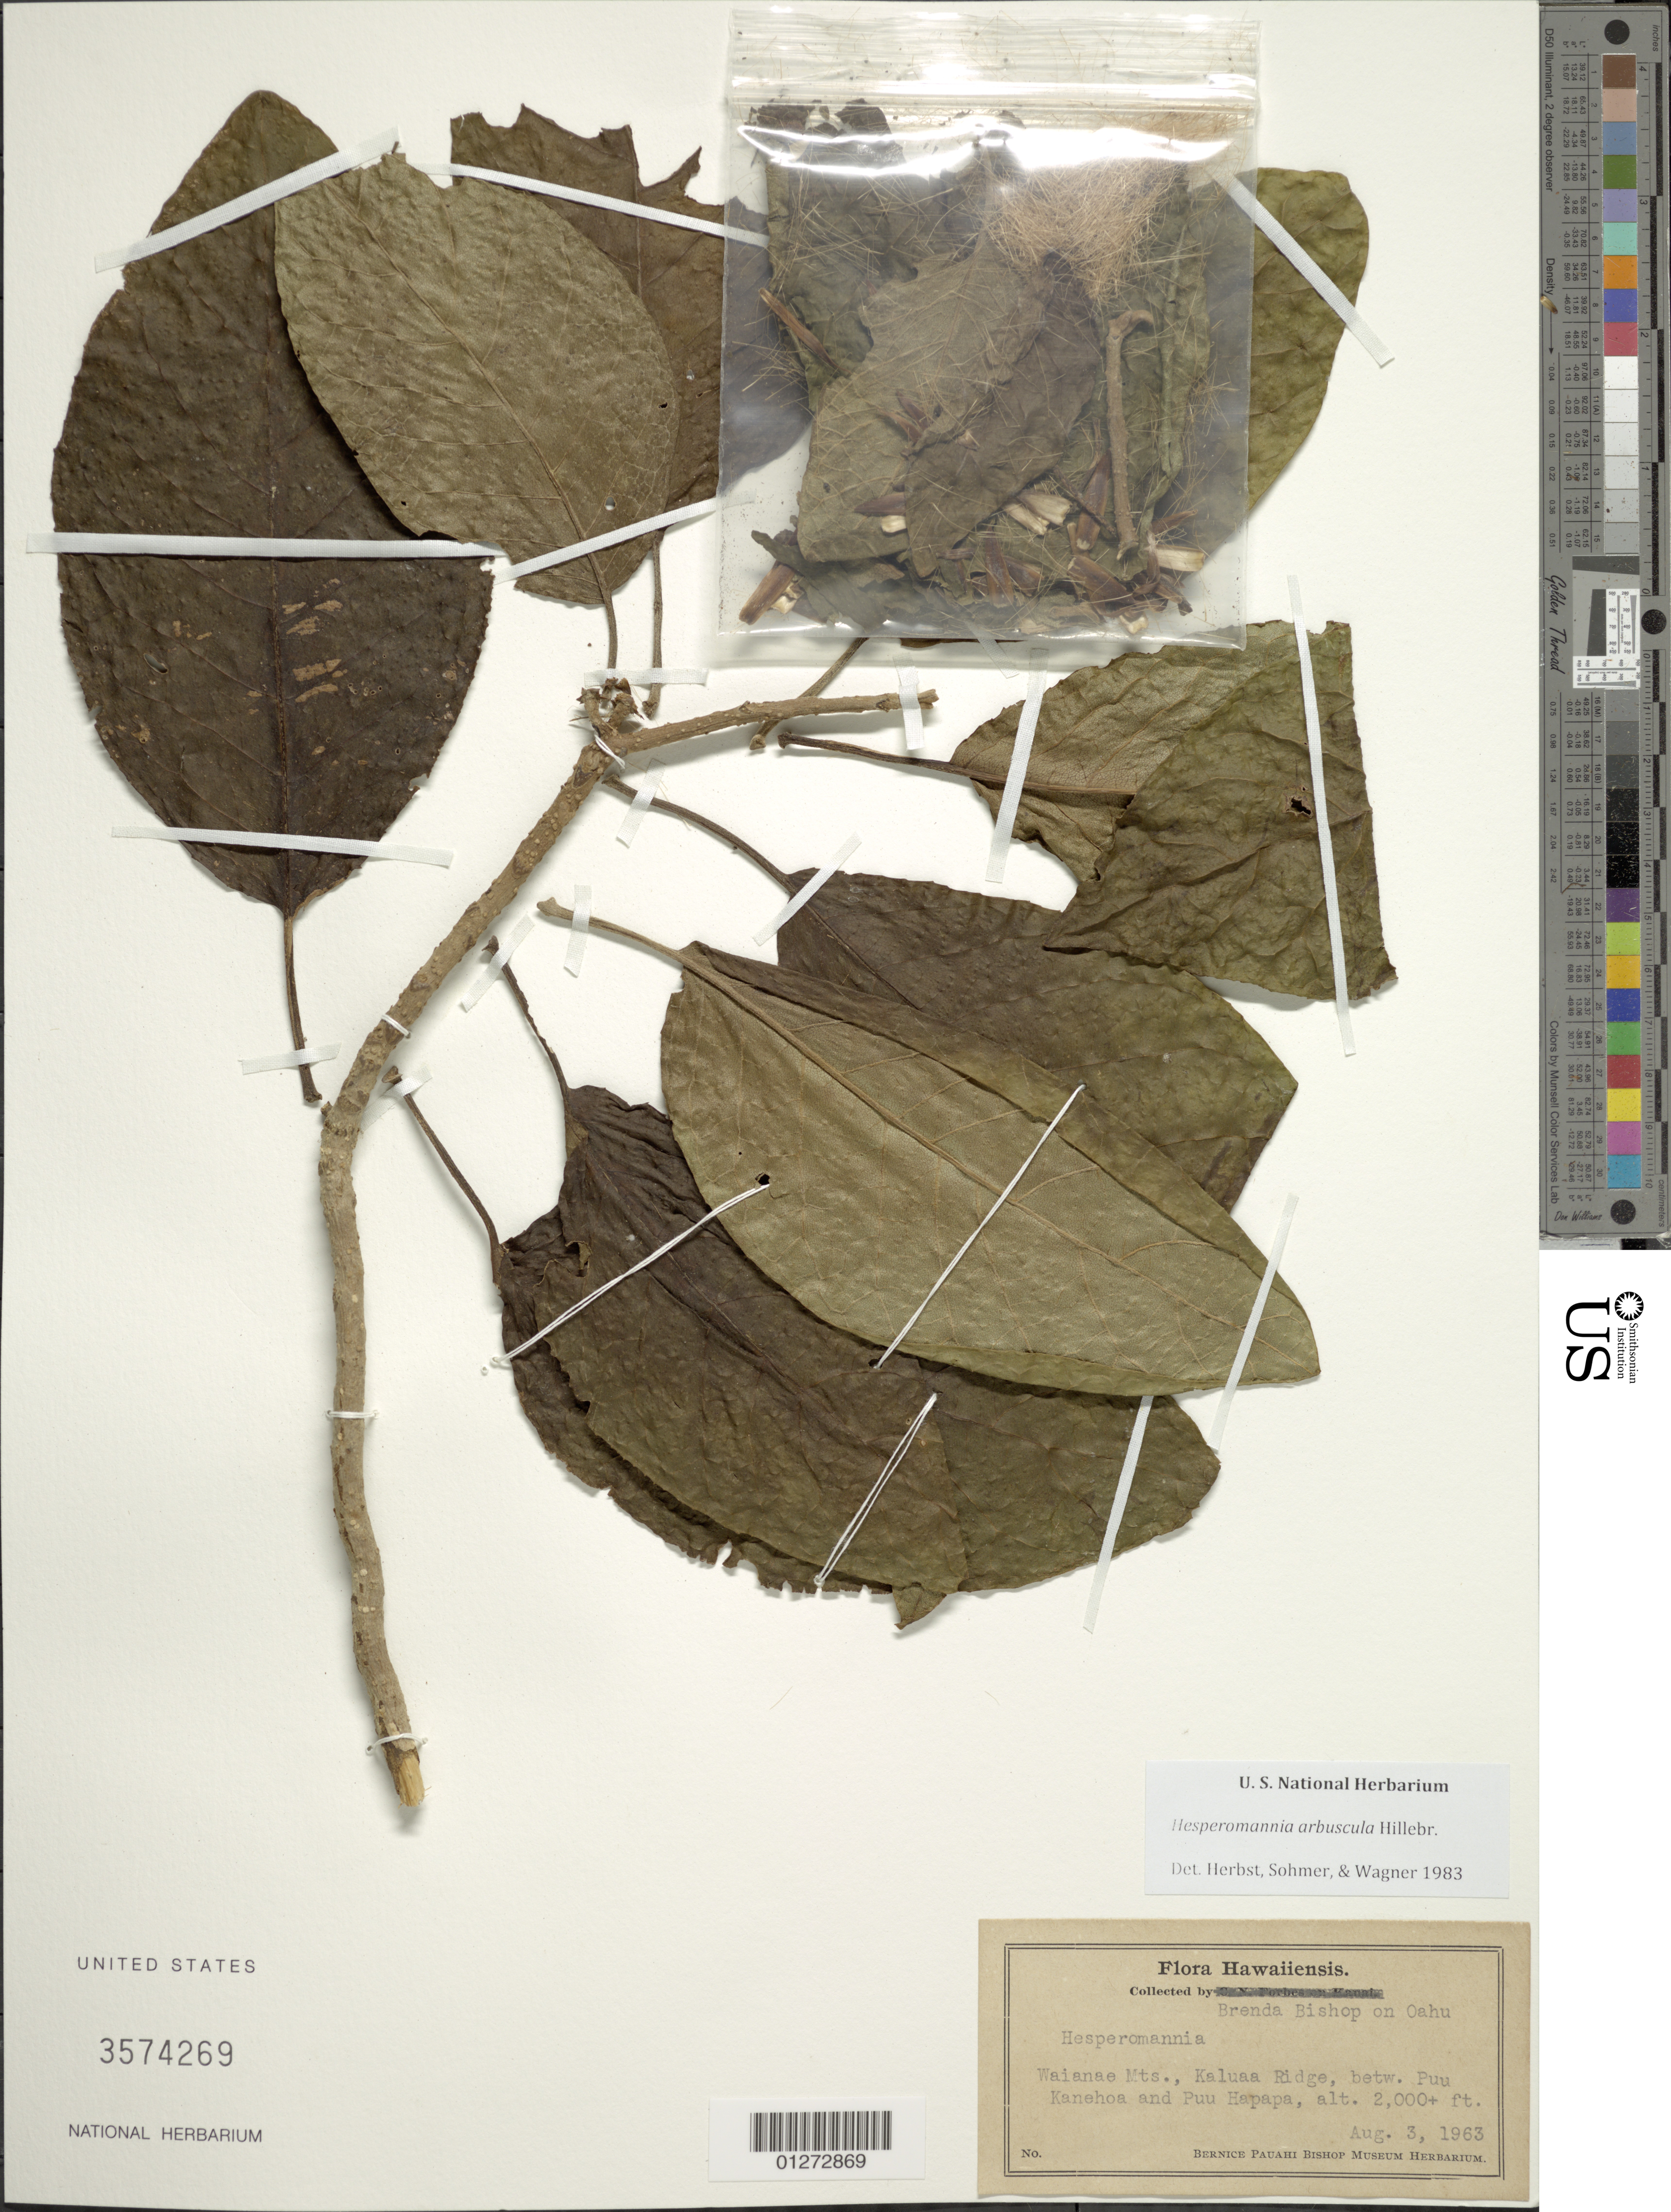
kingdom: Plantae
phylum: Tracheophyta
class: Magnoliopsida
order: Asterales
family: Asteraceae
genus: Hesperomannia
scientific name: Hesperomannia oahuensis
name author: (Hillebr.) O. Deg.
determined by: Wagner, W. L., (BOT), Smithsonian Institution - National Museum of Natural History (UNITED STATES)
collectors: B. Bishop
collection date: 1963-08-03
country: United States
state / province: Hawaii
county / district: Honolulu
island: Oahu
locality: Waianae Mts., Kaluaa Ridge, getween Puu Kanehoa and Puu Hapapa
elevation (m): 610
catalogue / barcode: US 3574269